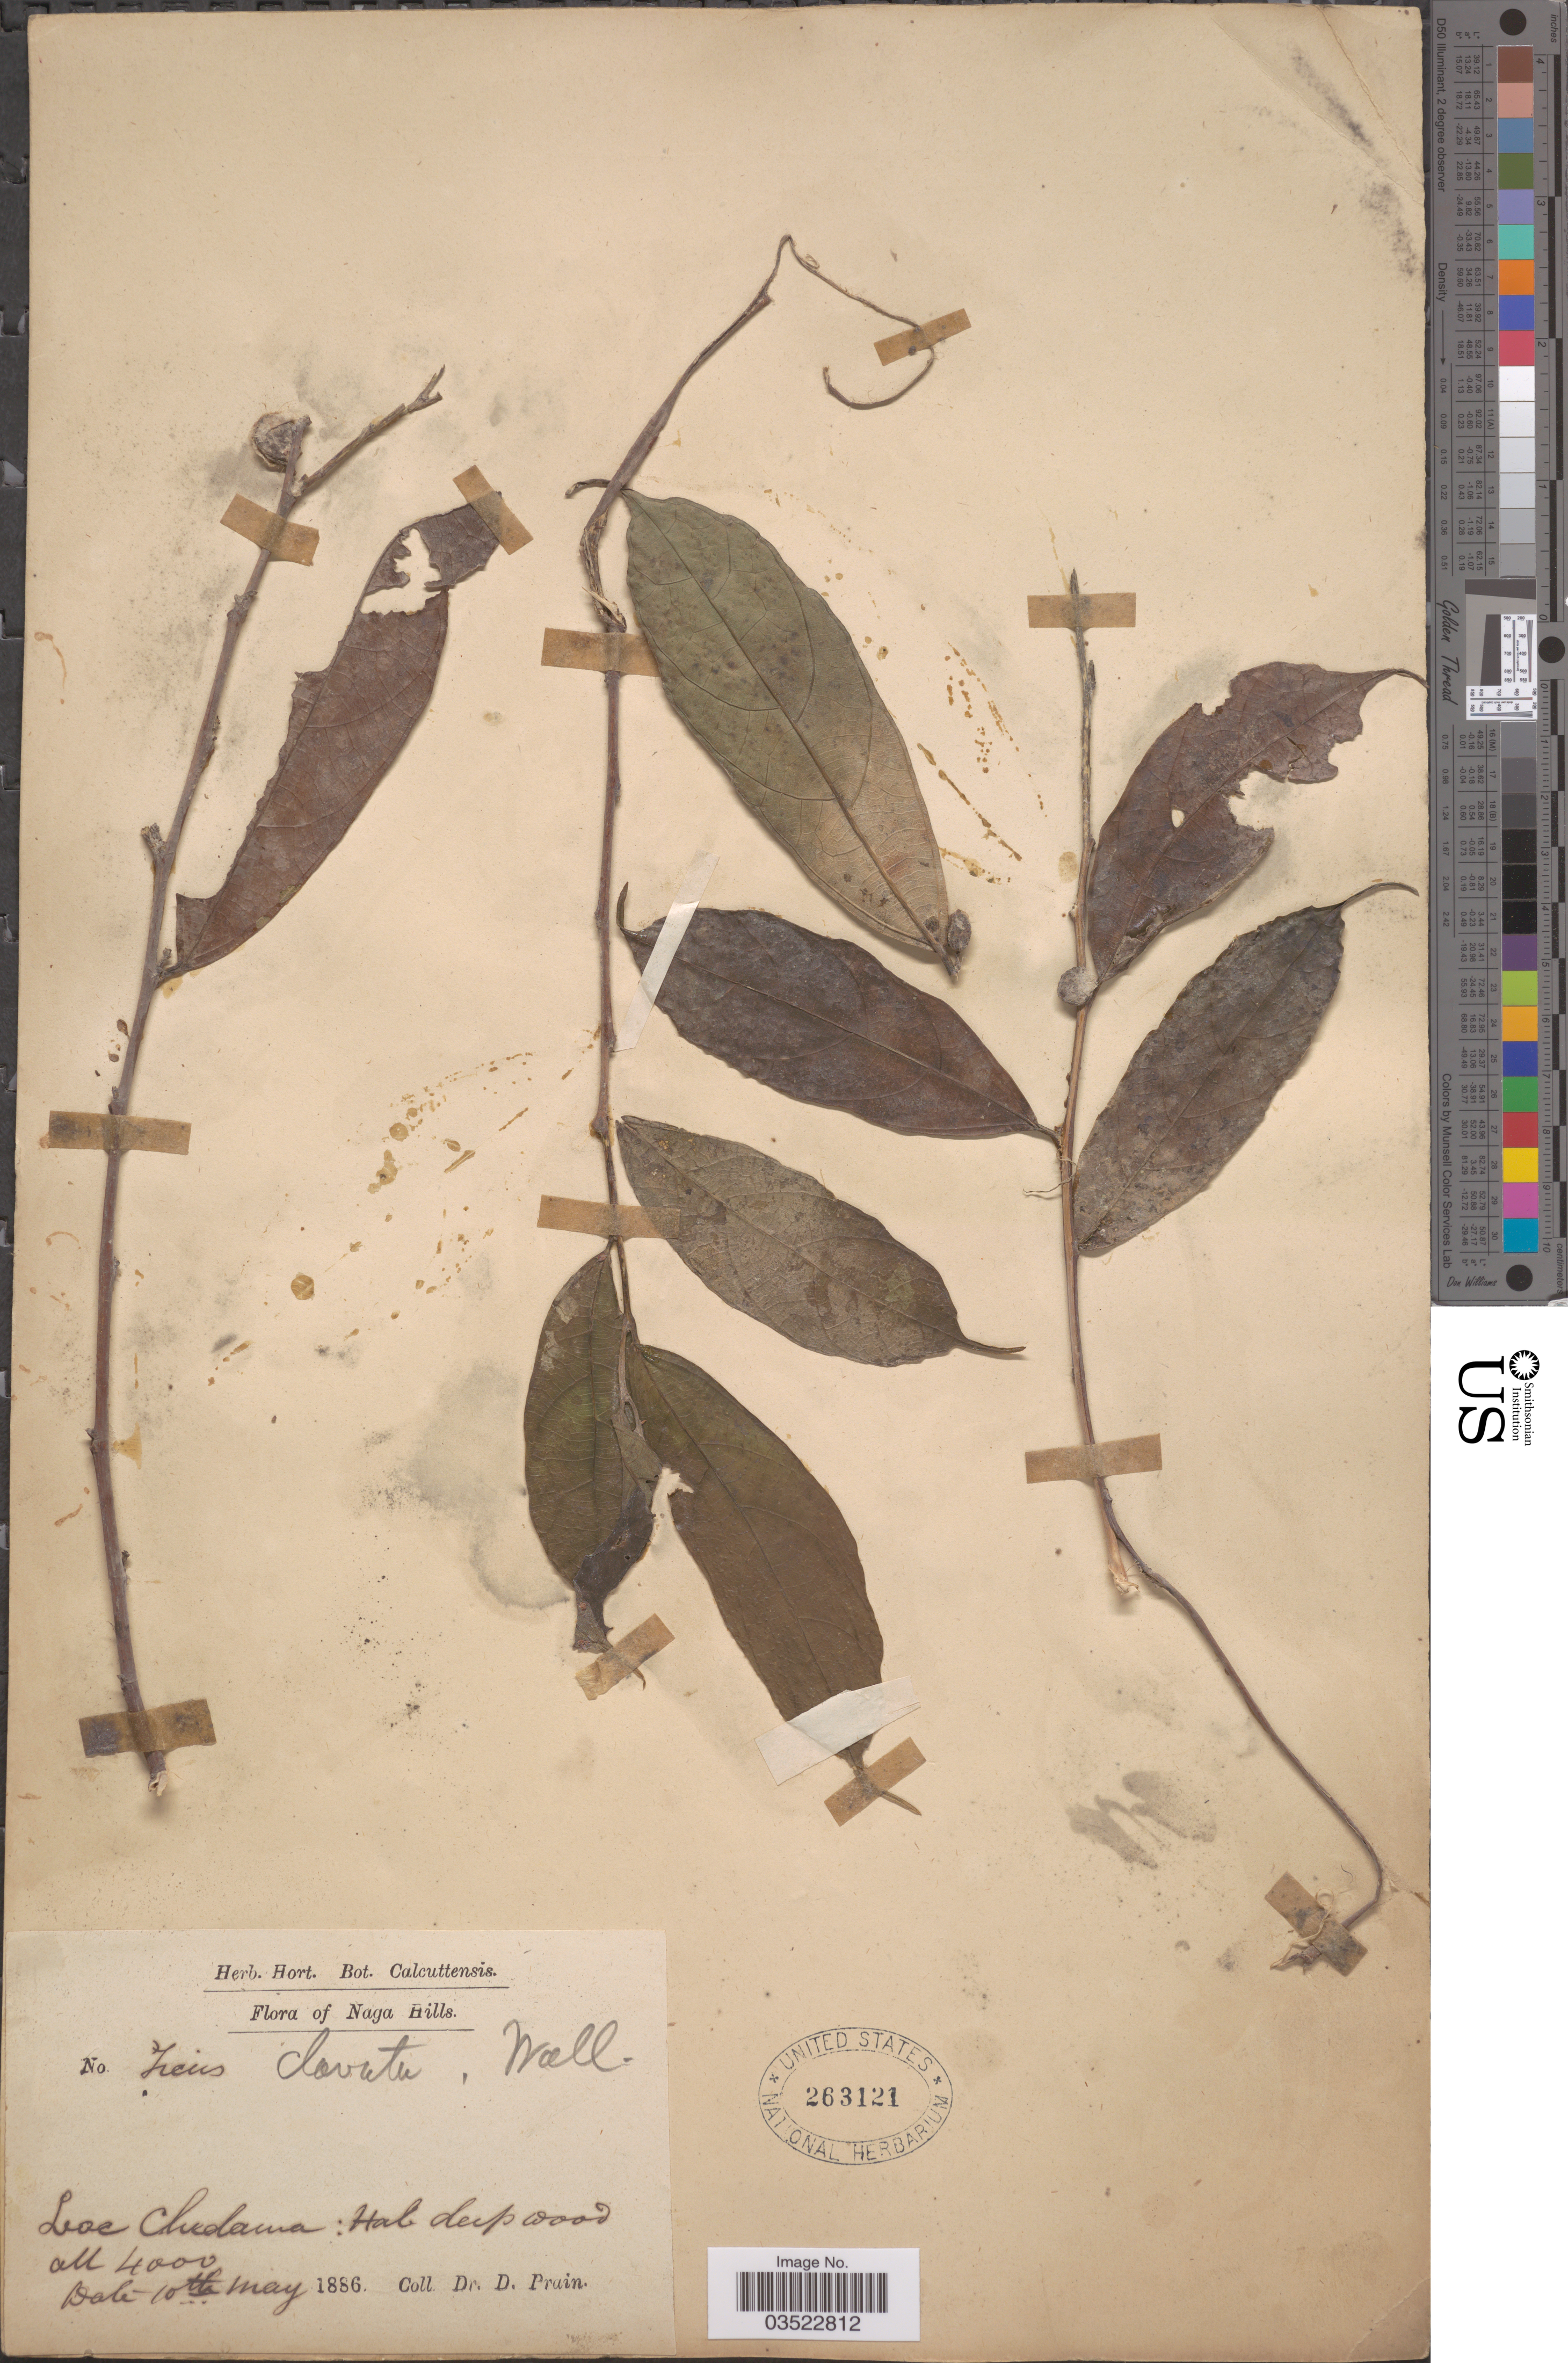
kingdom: Plantae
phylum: Tracheophyta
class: Magnoliopsida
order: Rosales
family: Moraceae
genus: Ficus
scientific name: Ficus subincisa var. subincisa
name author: Buch.-Ham. ex Sm.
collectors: D. Prain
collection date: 1886-05-10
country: India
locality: Naga Hills. Loc Chedama.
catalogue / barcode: US 263121